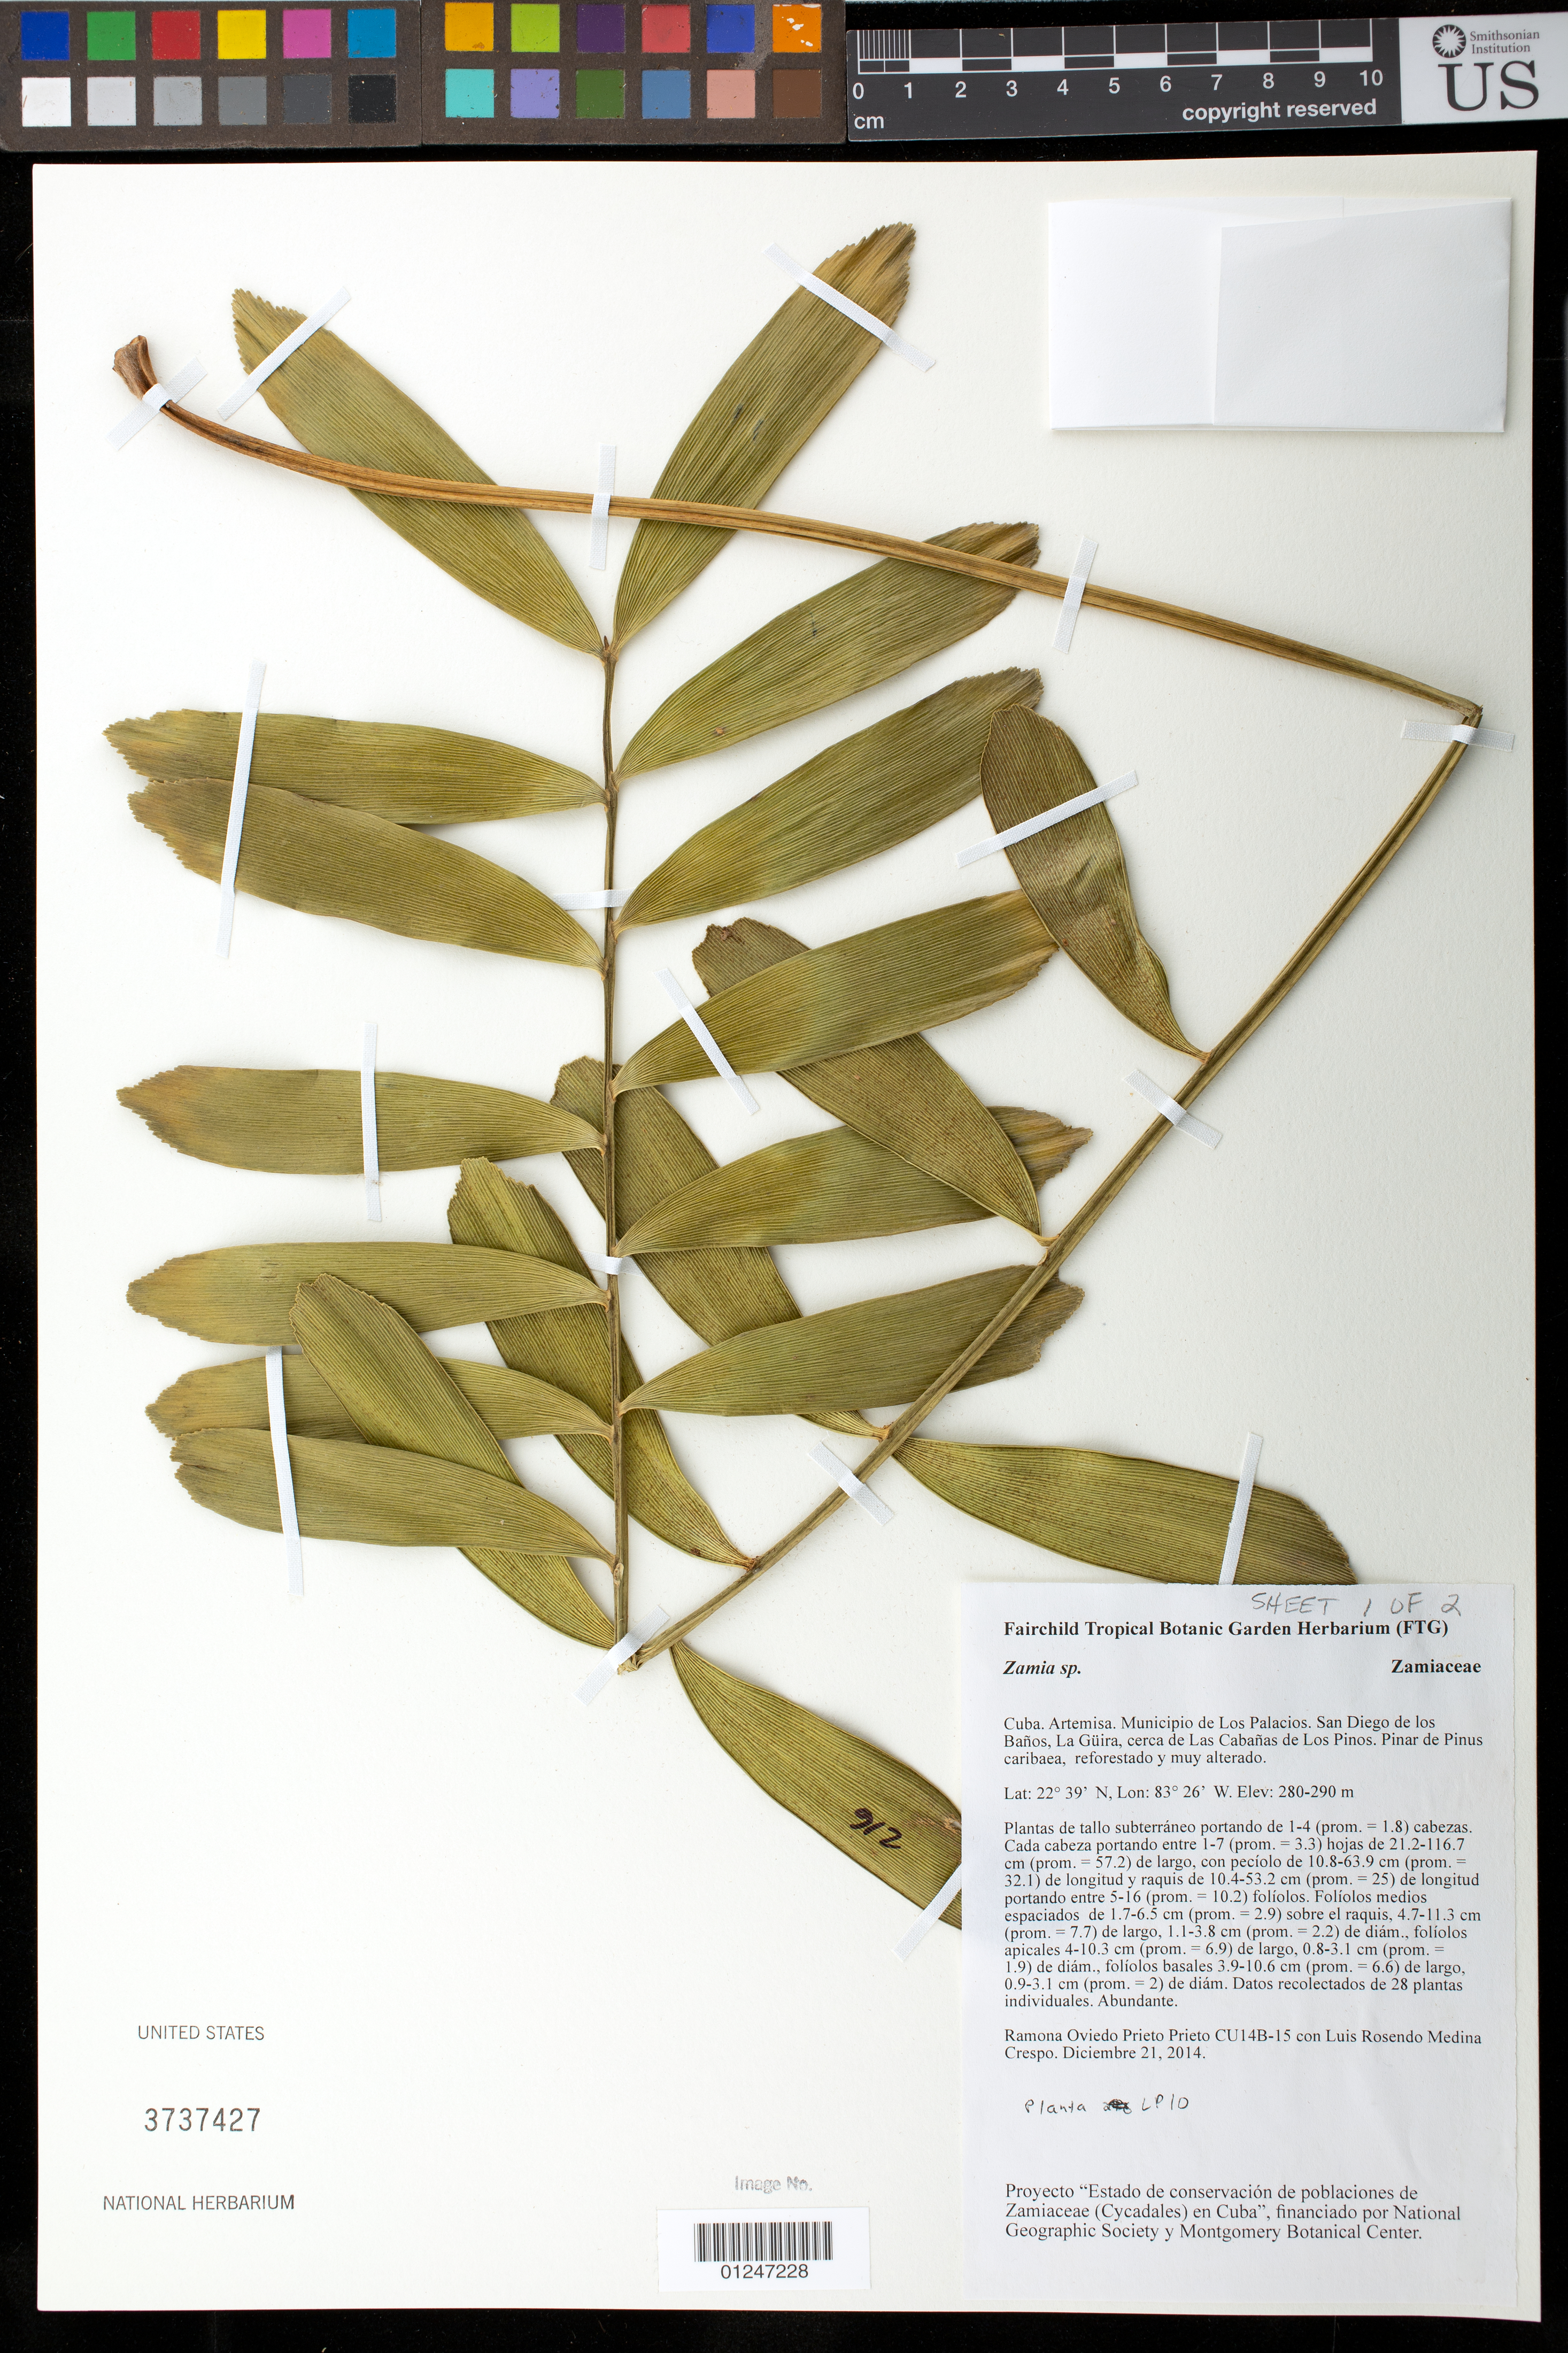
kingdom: Plantae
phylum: Tracheophyta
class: Cycadopsida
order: Cycadales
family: Zamiaceae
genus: Zamia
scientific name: Zamia sp.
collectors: R. Oviedo Prieto et al.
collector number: CU14B-15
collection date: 2014-12-21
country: Cuba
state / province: Artemisa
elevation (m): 280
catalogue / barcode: US 3737427